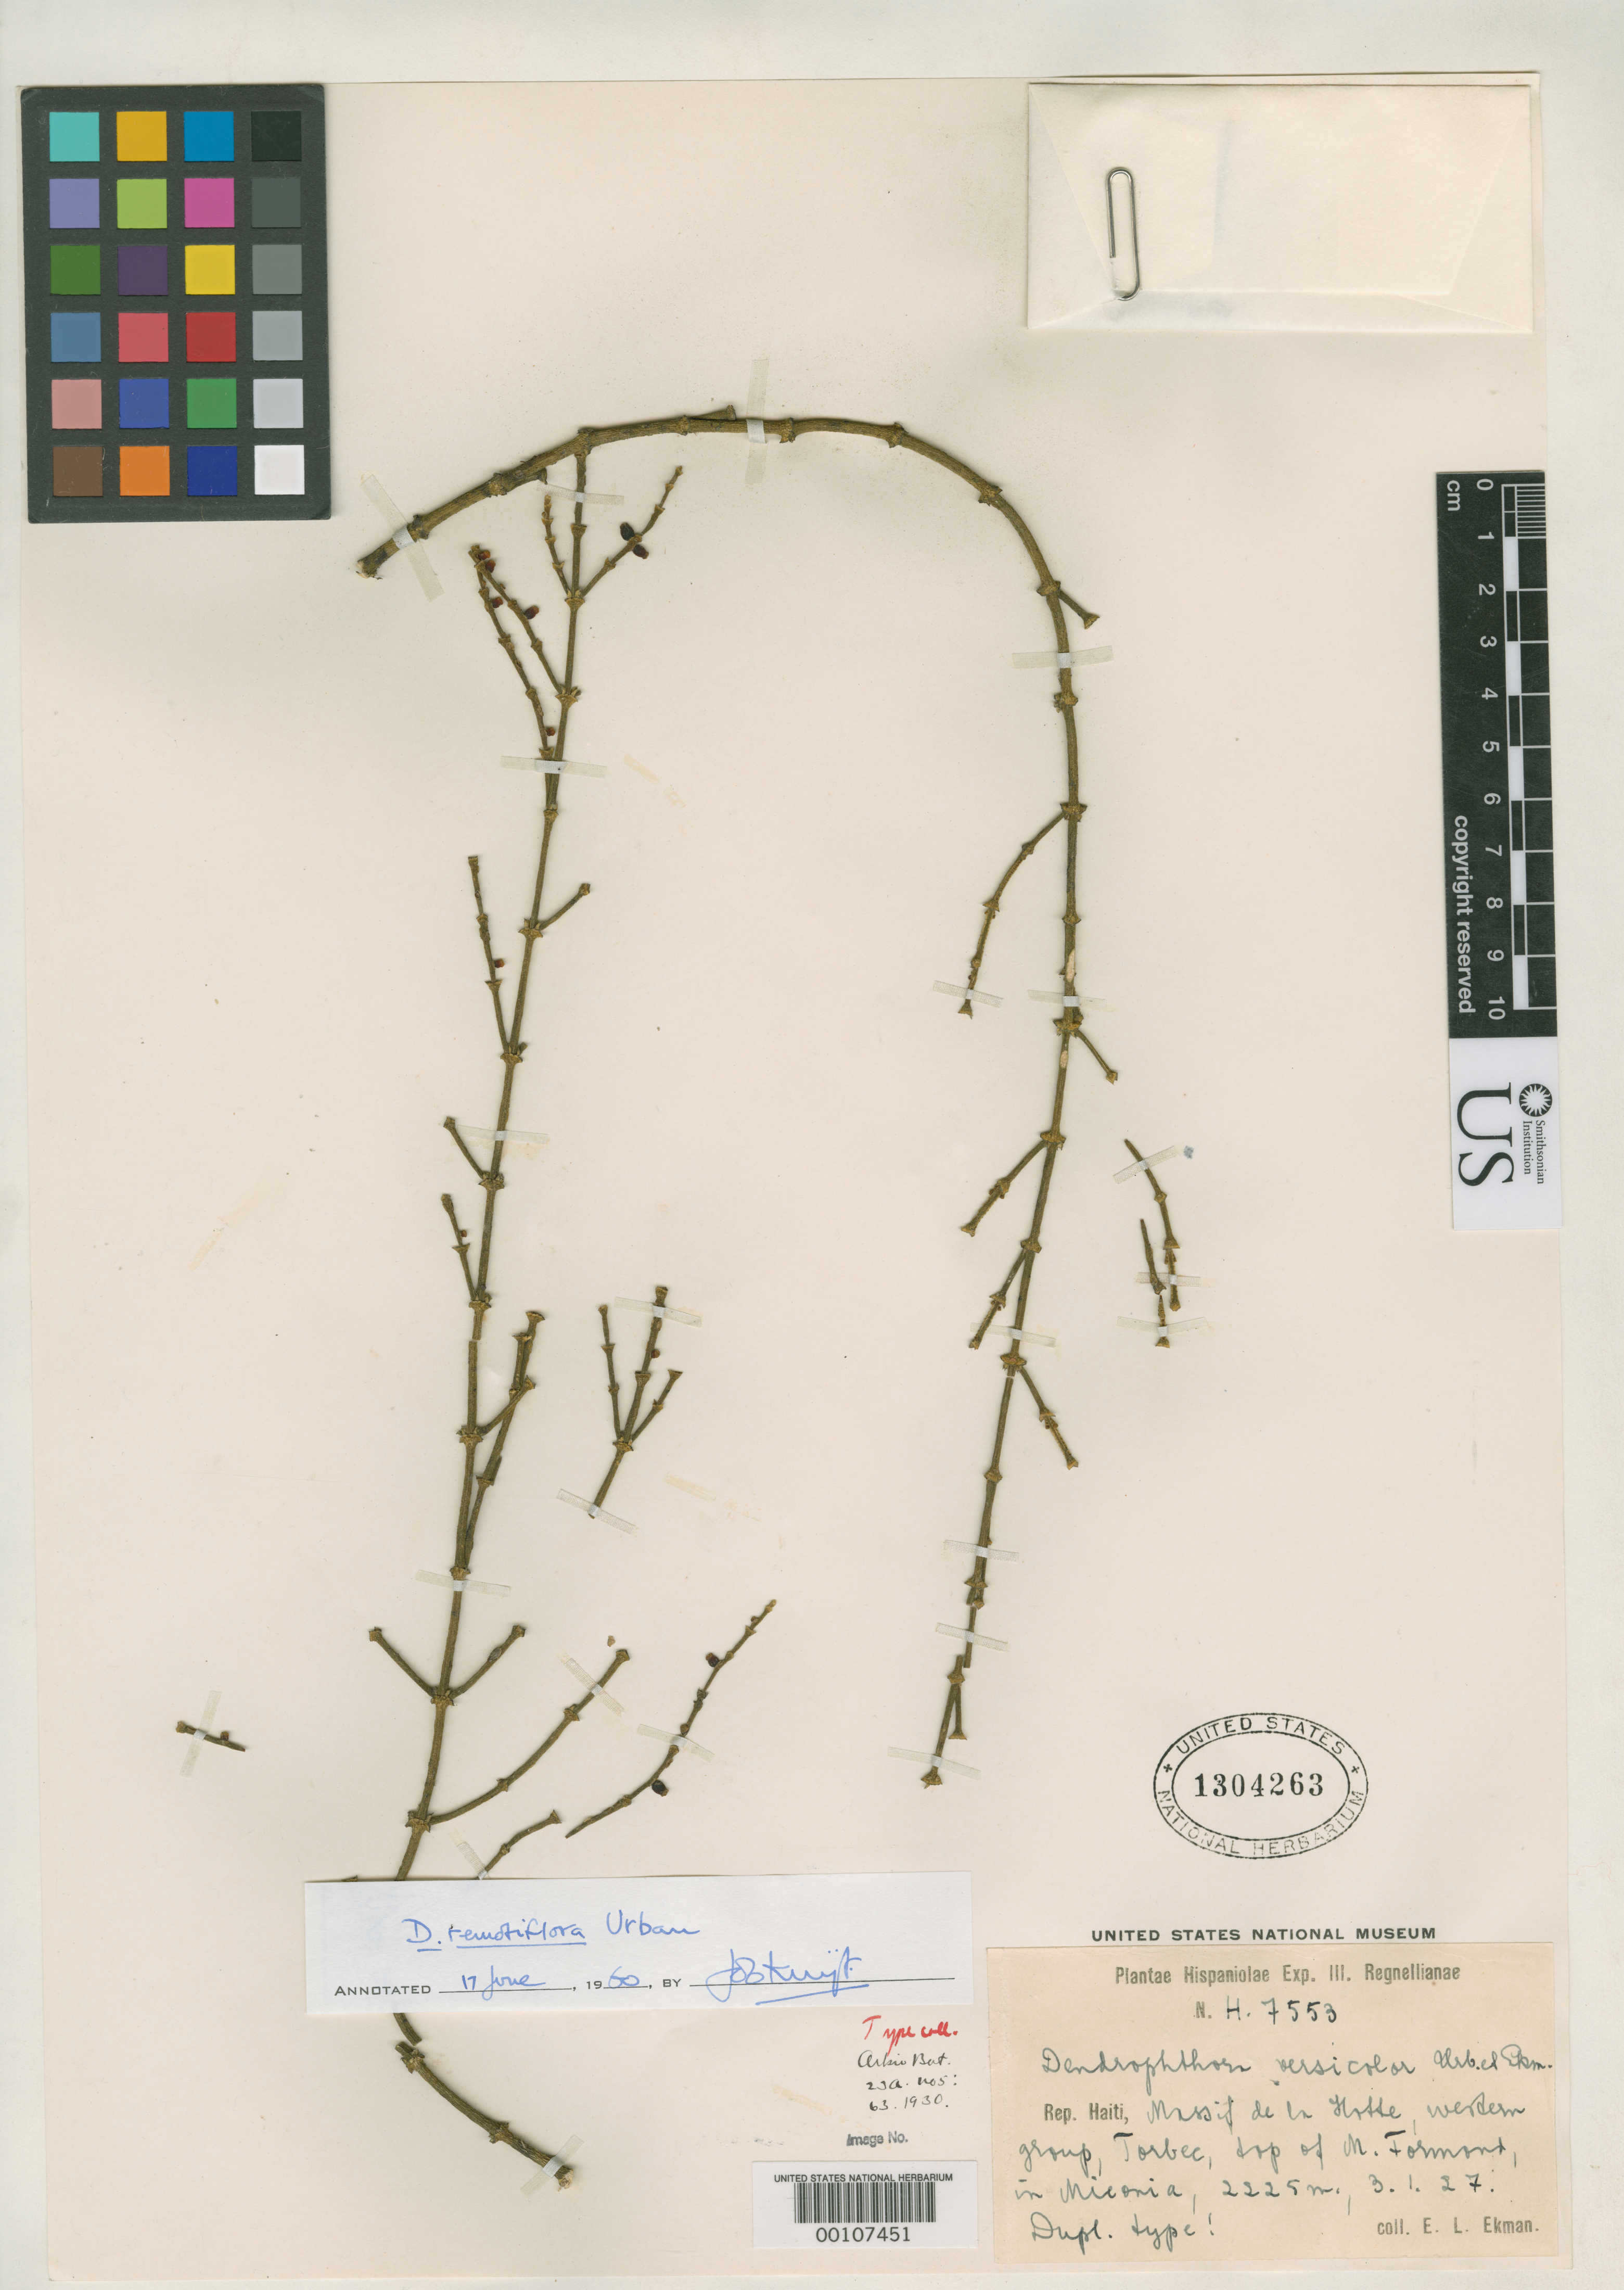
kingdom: Plantae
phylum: Tracheophyta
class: Magnoliopsida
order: Santalales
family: Viscaceae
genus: Dendrophthora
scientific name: Dendrophthora versicolor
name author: Urb. & Ekman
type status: Isotype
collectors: E. L. Ekman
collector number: H 7553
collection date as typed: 03 Jan 1927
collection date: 1927-01-03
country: Haiti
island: Hispaniola Island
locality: Massif de La Hotte, Torbec, Morne Formon.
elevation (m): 2225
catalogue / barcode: US 1304263